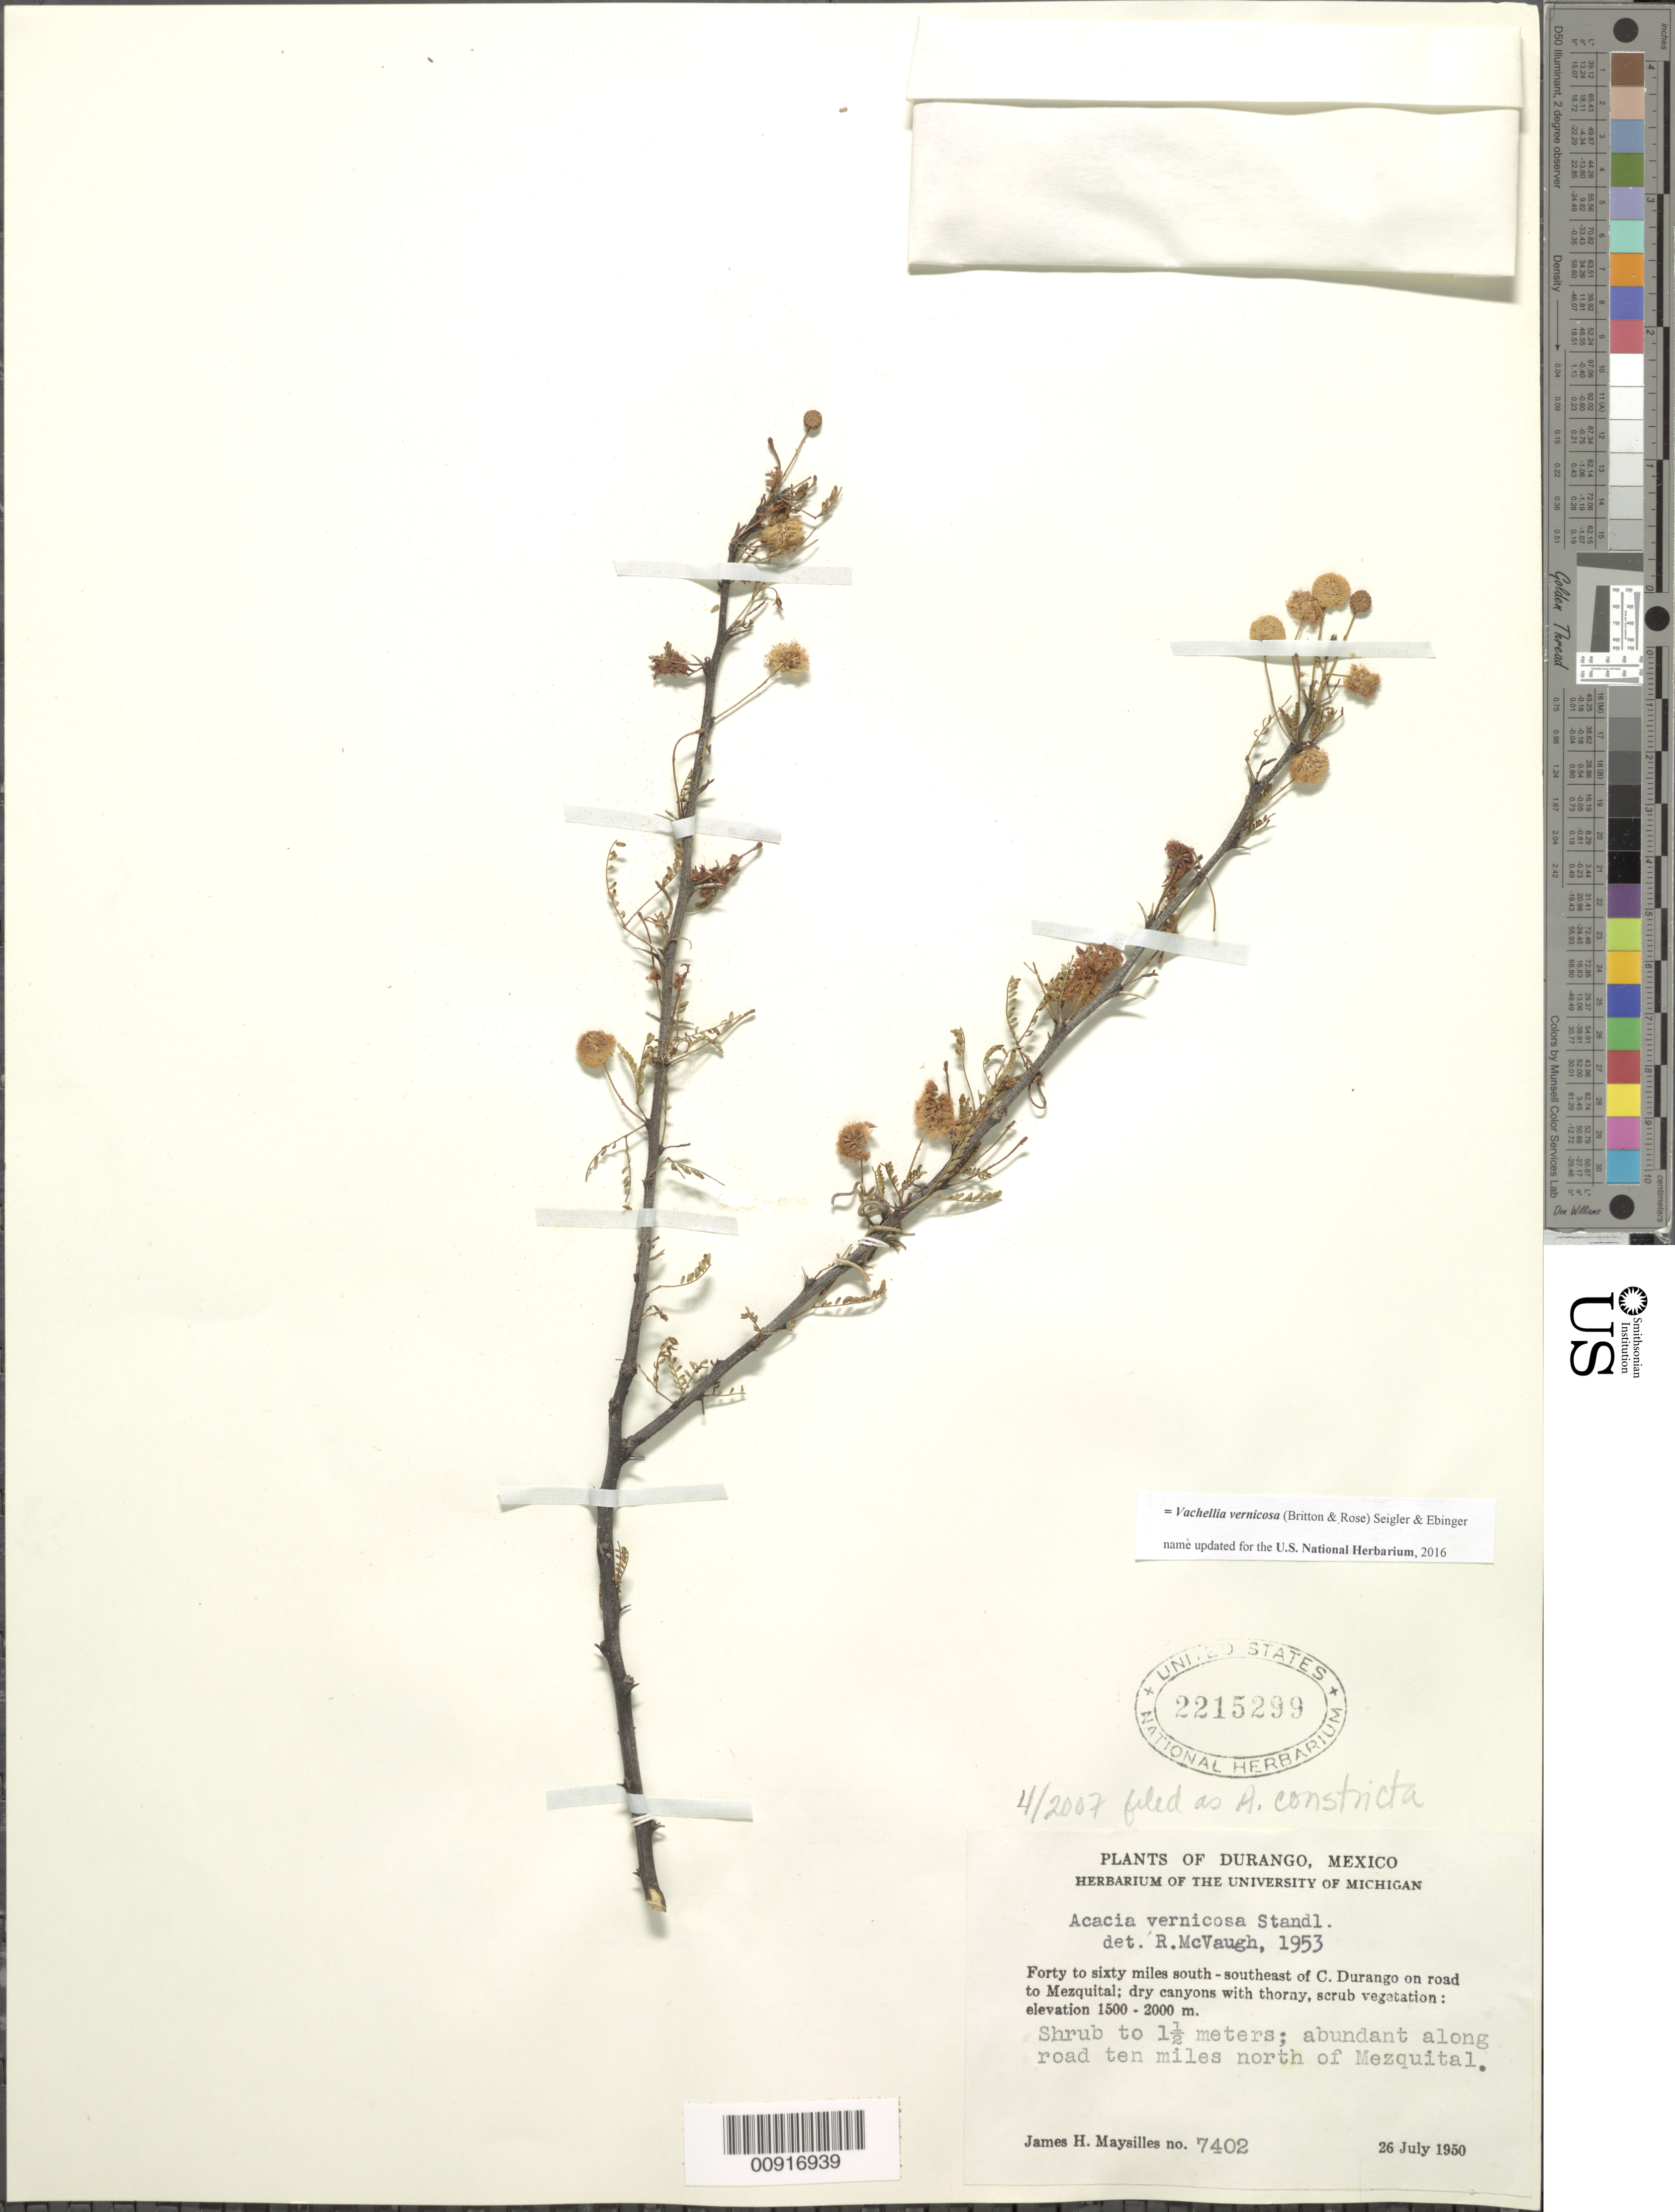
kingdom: Plantae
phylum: Tracheophyta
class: Magnoliopsida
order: Fabales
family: Fabaceae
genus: Vachellia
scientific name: Vachellia vernicosa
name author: (Britton & Rose) Seigler & Ebinger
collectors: J. Maysilles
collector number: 7402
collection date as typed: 26 Jul 1950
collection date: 1950-07-26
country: Mexico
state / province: Durango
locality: Along road ten miles north of Mezquital.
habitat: Abundant alon road. Dry canyons with thorny, scrub vegetation.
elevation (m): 2000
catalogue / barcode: US 2215299